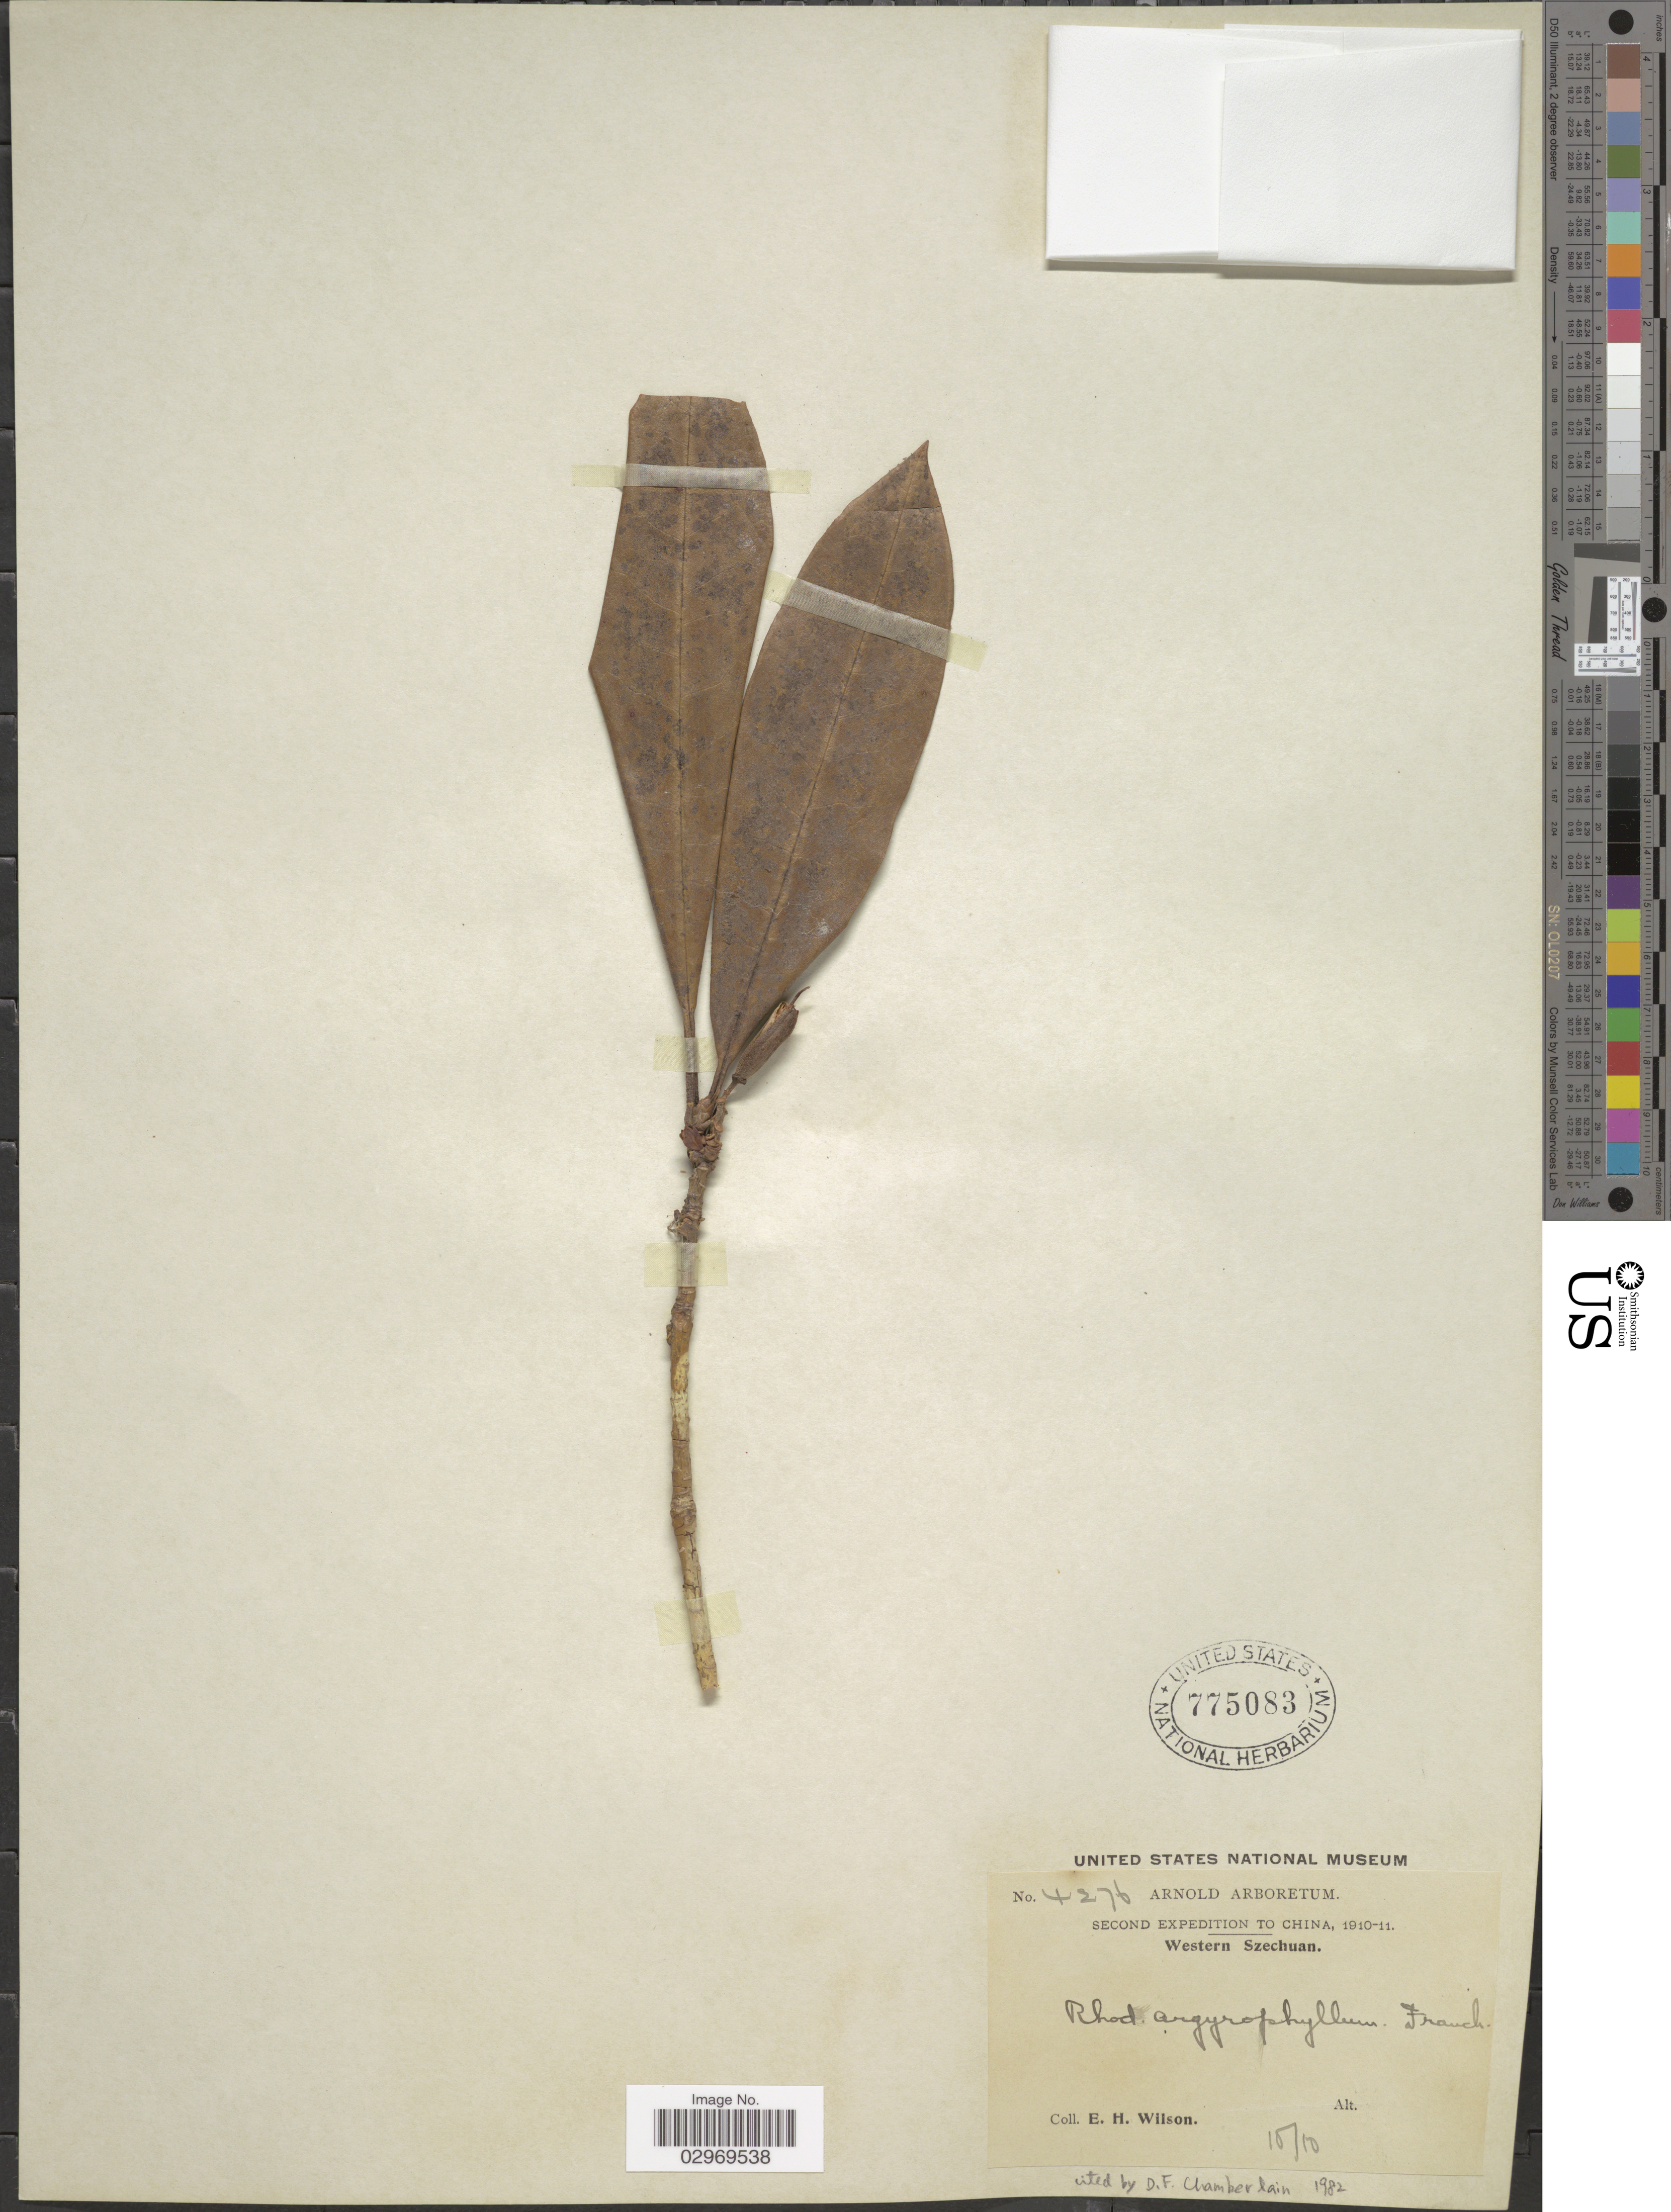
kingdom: Plantae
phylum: Tracheophyta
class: Magnoliopsida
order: Ericales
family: Ericaceae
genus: Rhododendron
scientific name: Rhododendron argyrophyllum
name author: Franch.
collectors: E. Wilson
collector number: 4276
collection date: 1910-10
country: China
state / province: Sichuan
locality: Western Szechuan.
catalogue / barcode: US 775083